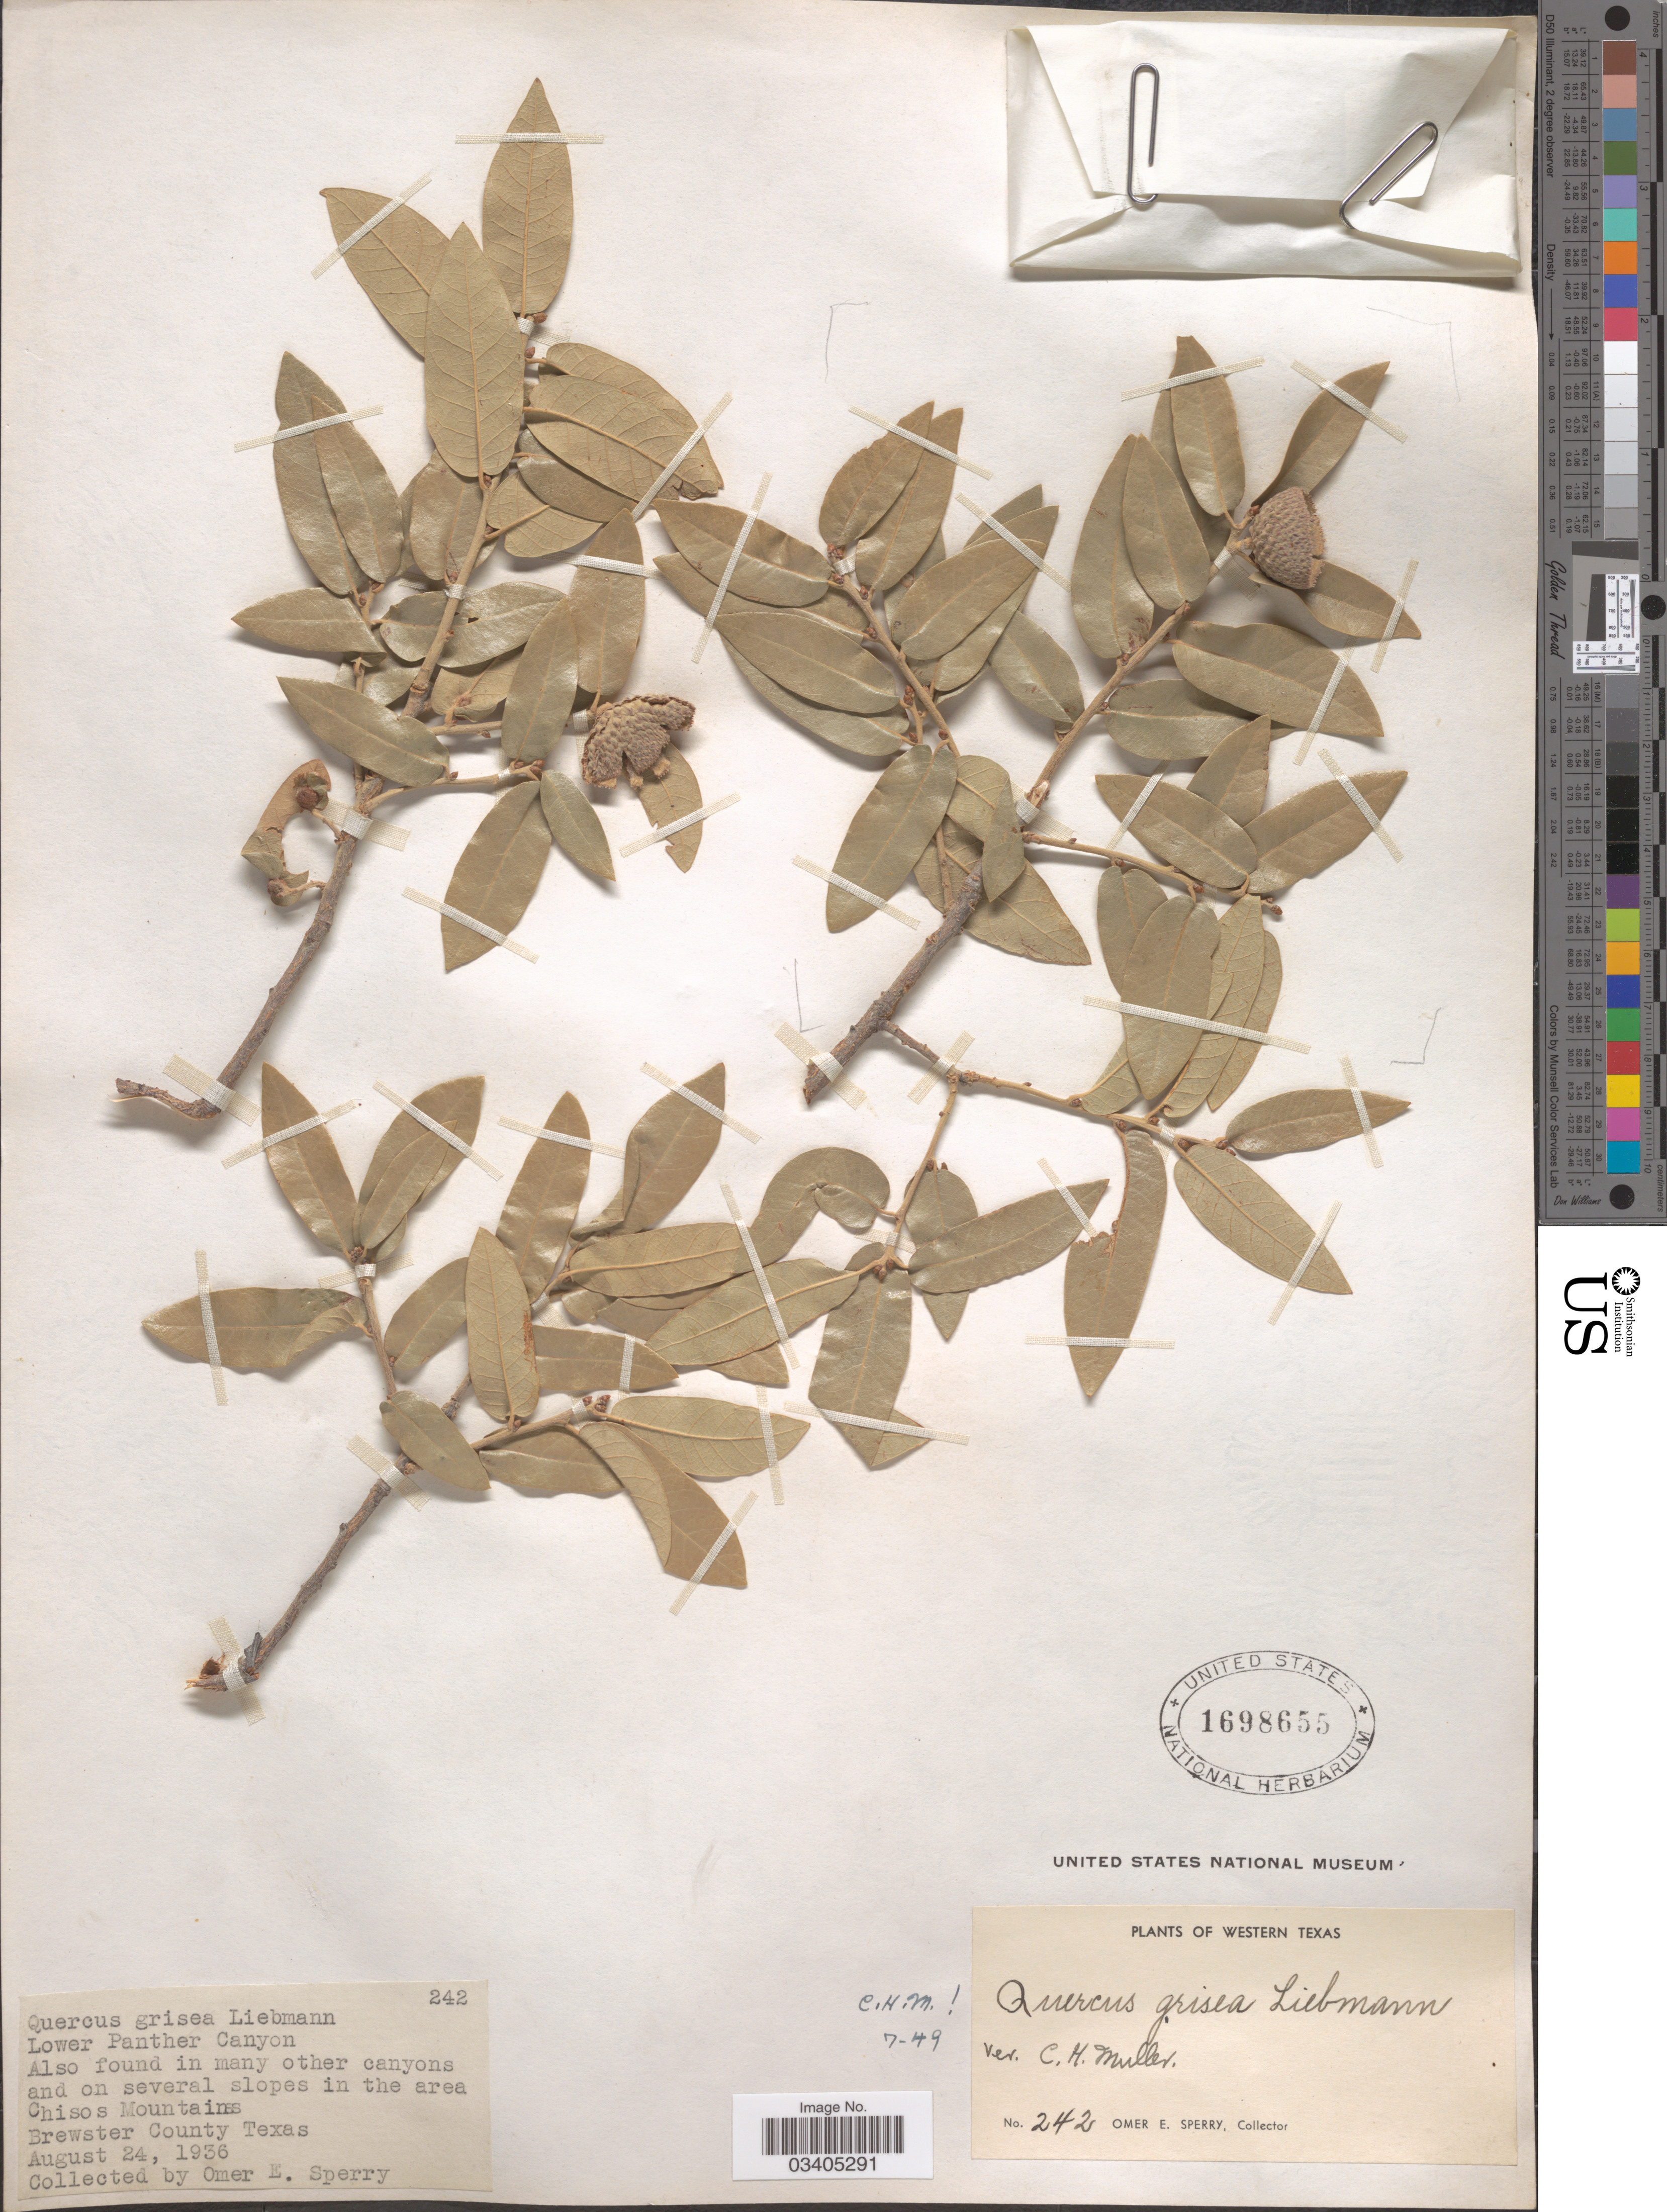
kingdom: Plantae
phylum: Tracheophyta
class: Magnoliopsida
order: Fagales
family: Fagaceae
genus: Quercus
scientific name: Quercus grisea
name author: Liebm.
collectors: O. E. Sperry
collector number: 242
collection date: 1936-08-24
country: United States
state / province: Texas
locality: Western Texas. Lower Panther Canyon. Also found in many other canyons and on several slopes in the area. Chisos Mountains. Brewster County.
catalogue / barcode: US 1698655